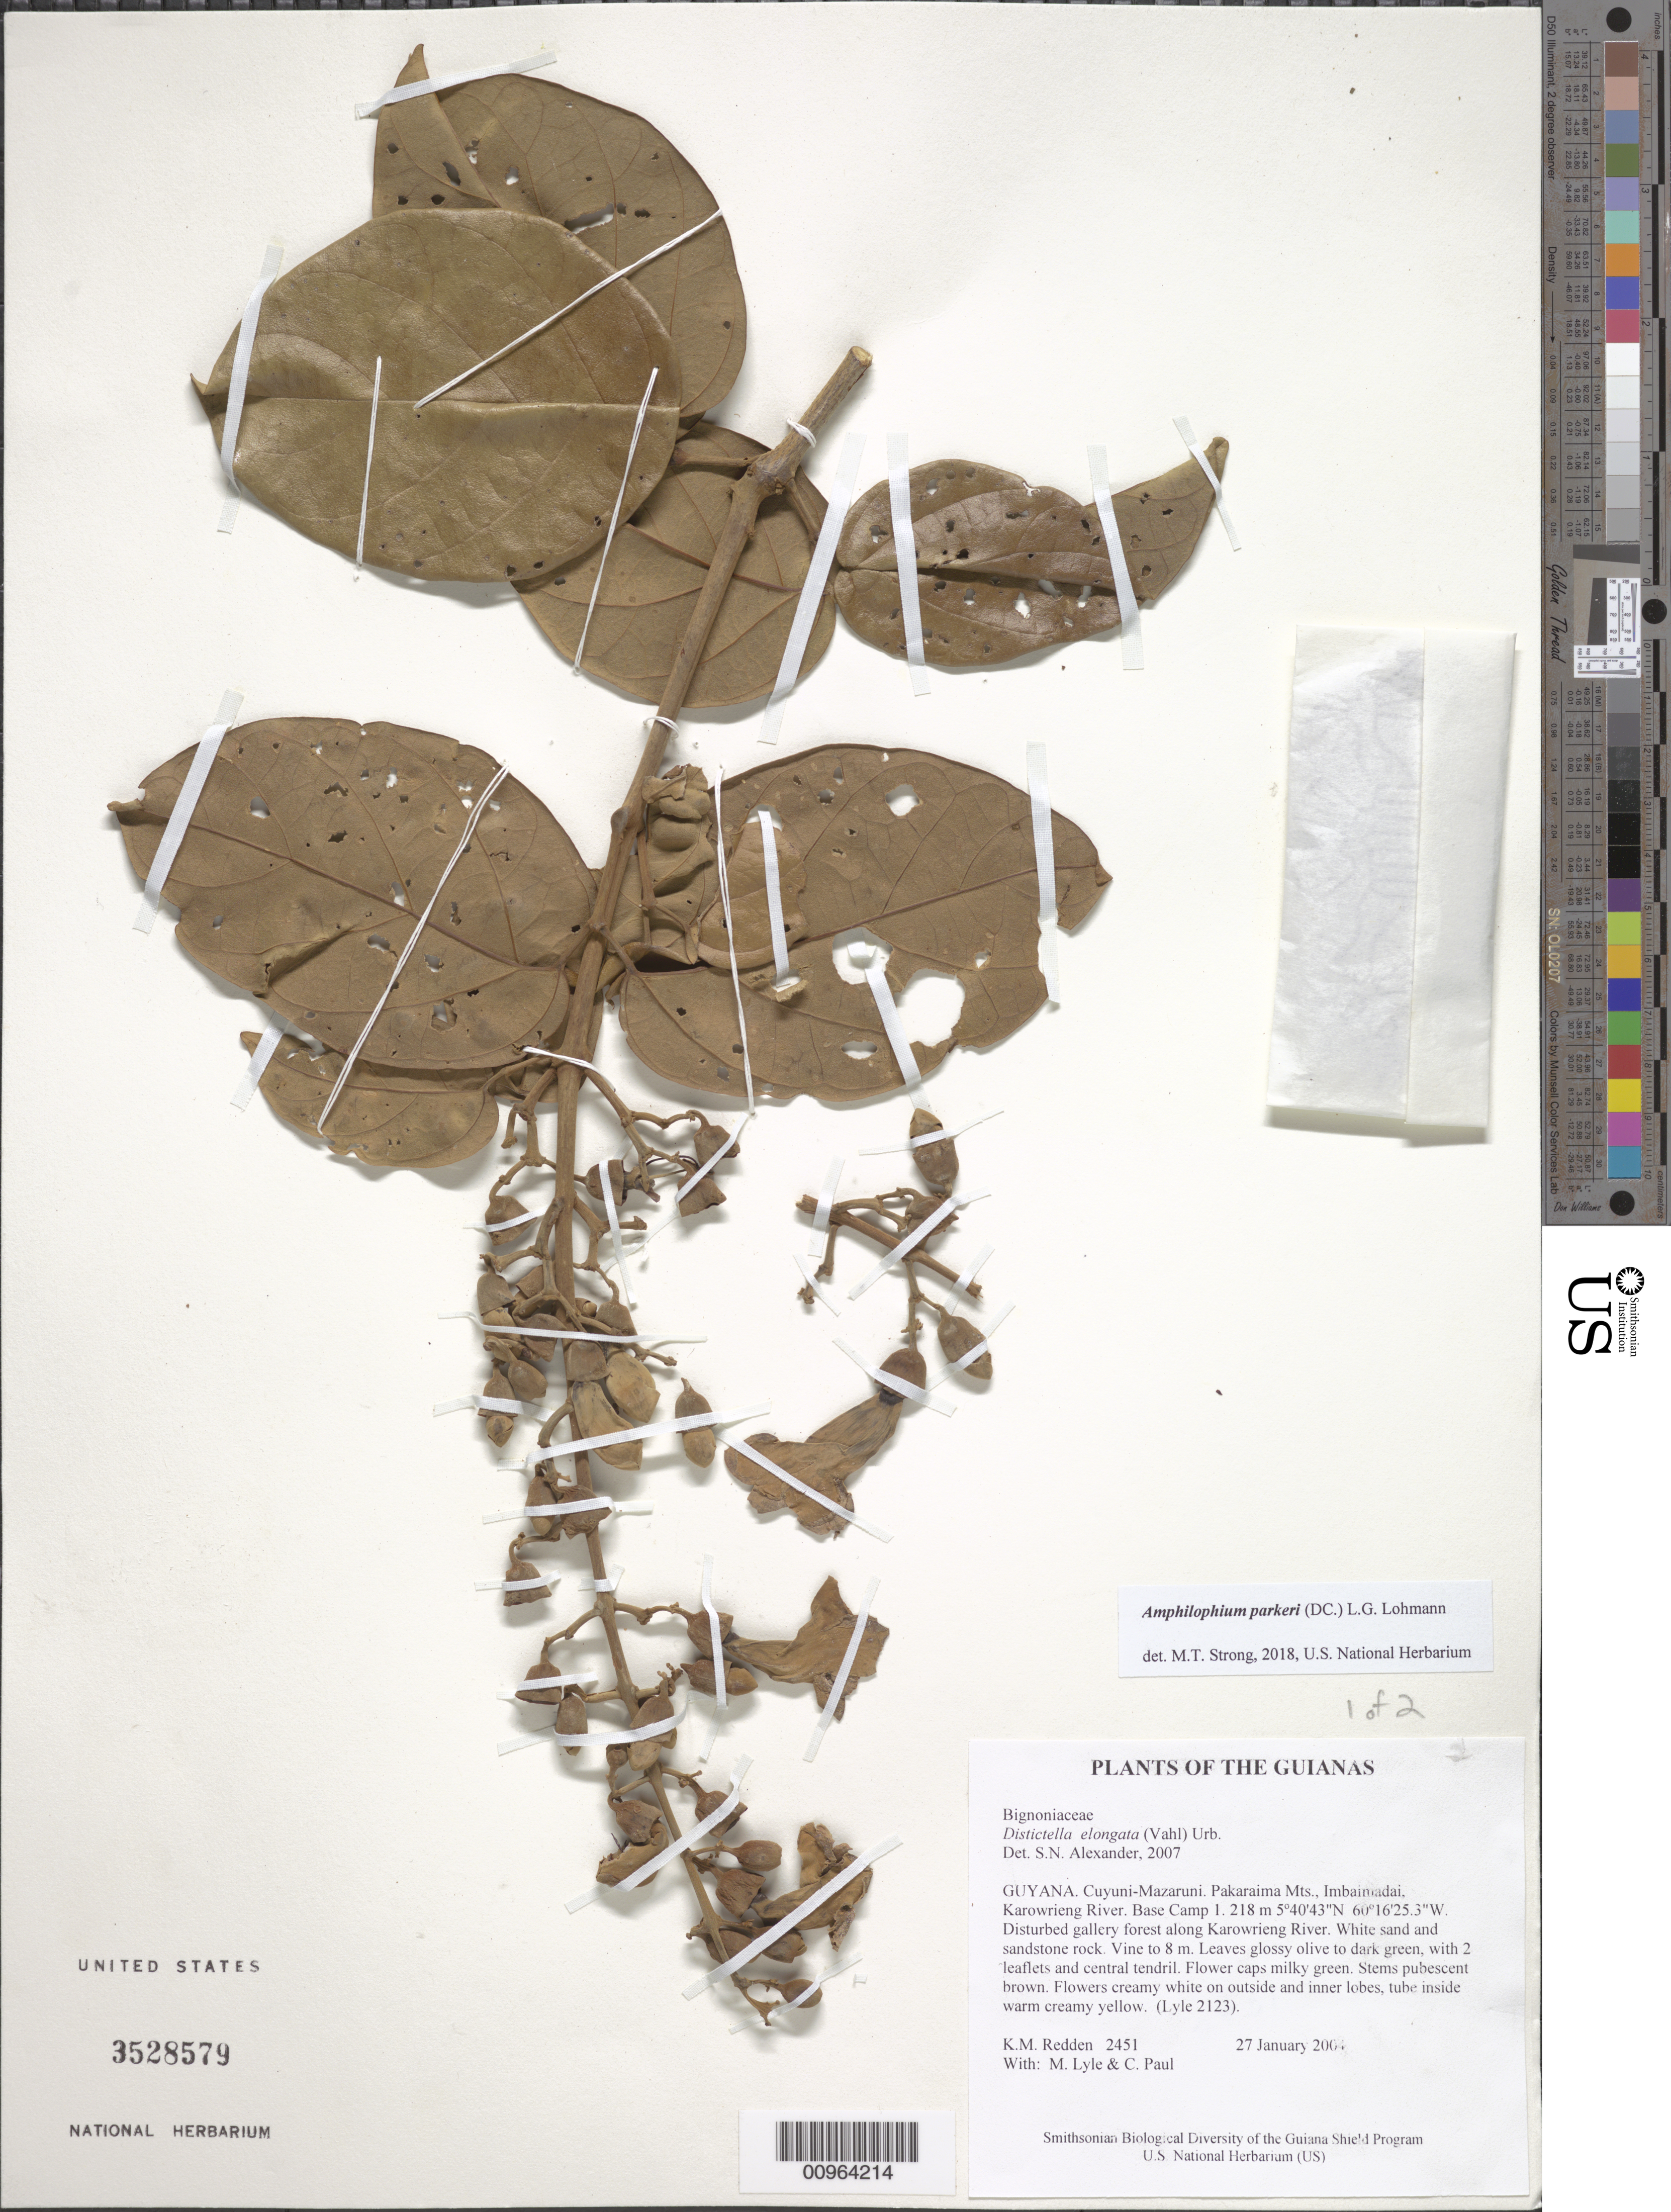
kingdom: Plantae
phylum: Tracheophyta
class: Magnoliopsida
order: Lamiales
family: Bignoniaceae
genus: Amphilophium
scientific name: Amphilophium parkeri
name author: (DC.) L.G. Lohmann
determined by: Strong, M. T., (US), Smithsonian Institution - National Museum of Natural History (UNITED STATES)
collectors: K. M. Redden, M. Lyle & C. Paul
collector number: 2451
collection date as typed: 27 January 2004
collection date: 2004-01-27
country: Guyana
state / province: Cuyuni-Mazaruni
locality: Pakaraima Mts., Imbaimadai, Karowrieng River. Base Camp 1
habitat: Disturbed gallery forest along Karowrieng River. White sand and sandstone rock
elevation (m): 218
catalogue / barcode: US 3528579